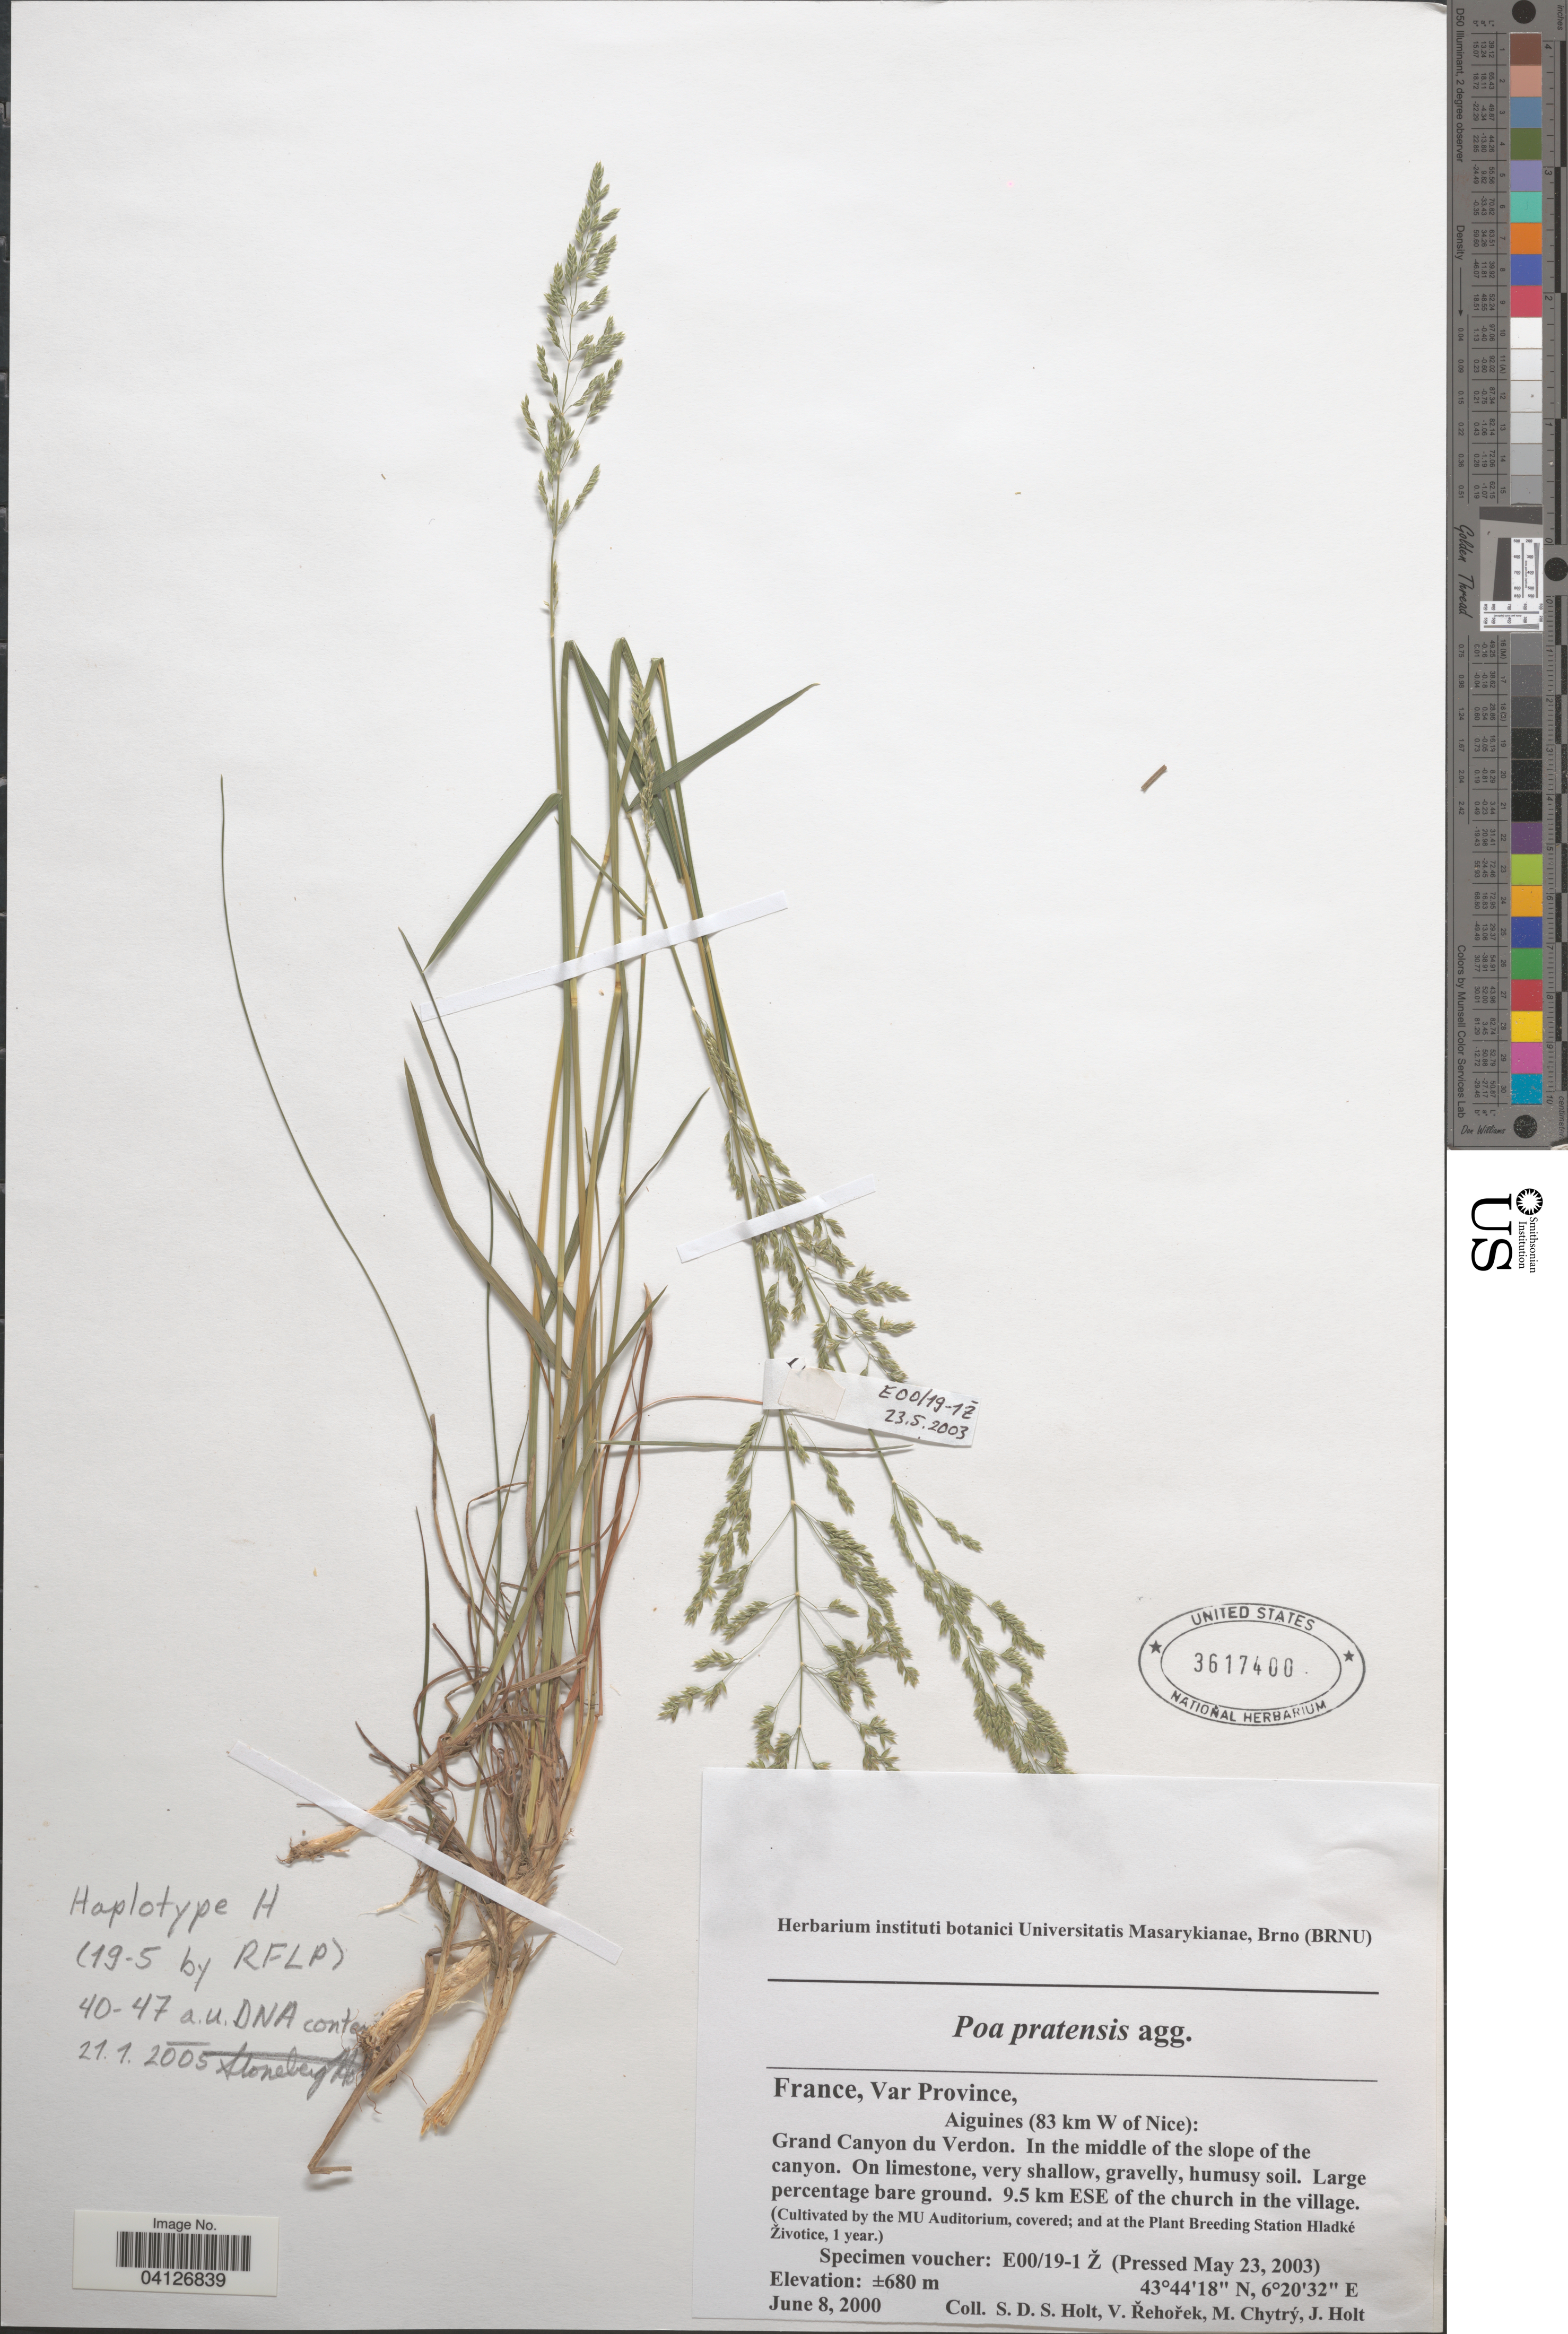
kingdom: Plantae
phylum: Tracheophyta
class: Liliopsida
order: Poales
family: Poaceae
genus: Poa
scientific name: Poa pratensis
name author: L.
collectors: Ex herb. instituti botanici Universitatis Masarykianae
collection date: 2003-05-23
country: Czechia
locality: By the MU Auditorium, covered; and at the Plant Breeding Station Hladké Životice, 1 year.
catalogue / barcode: US 3617400